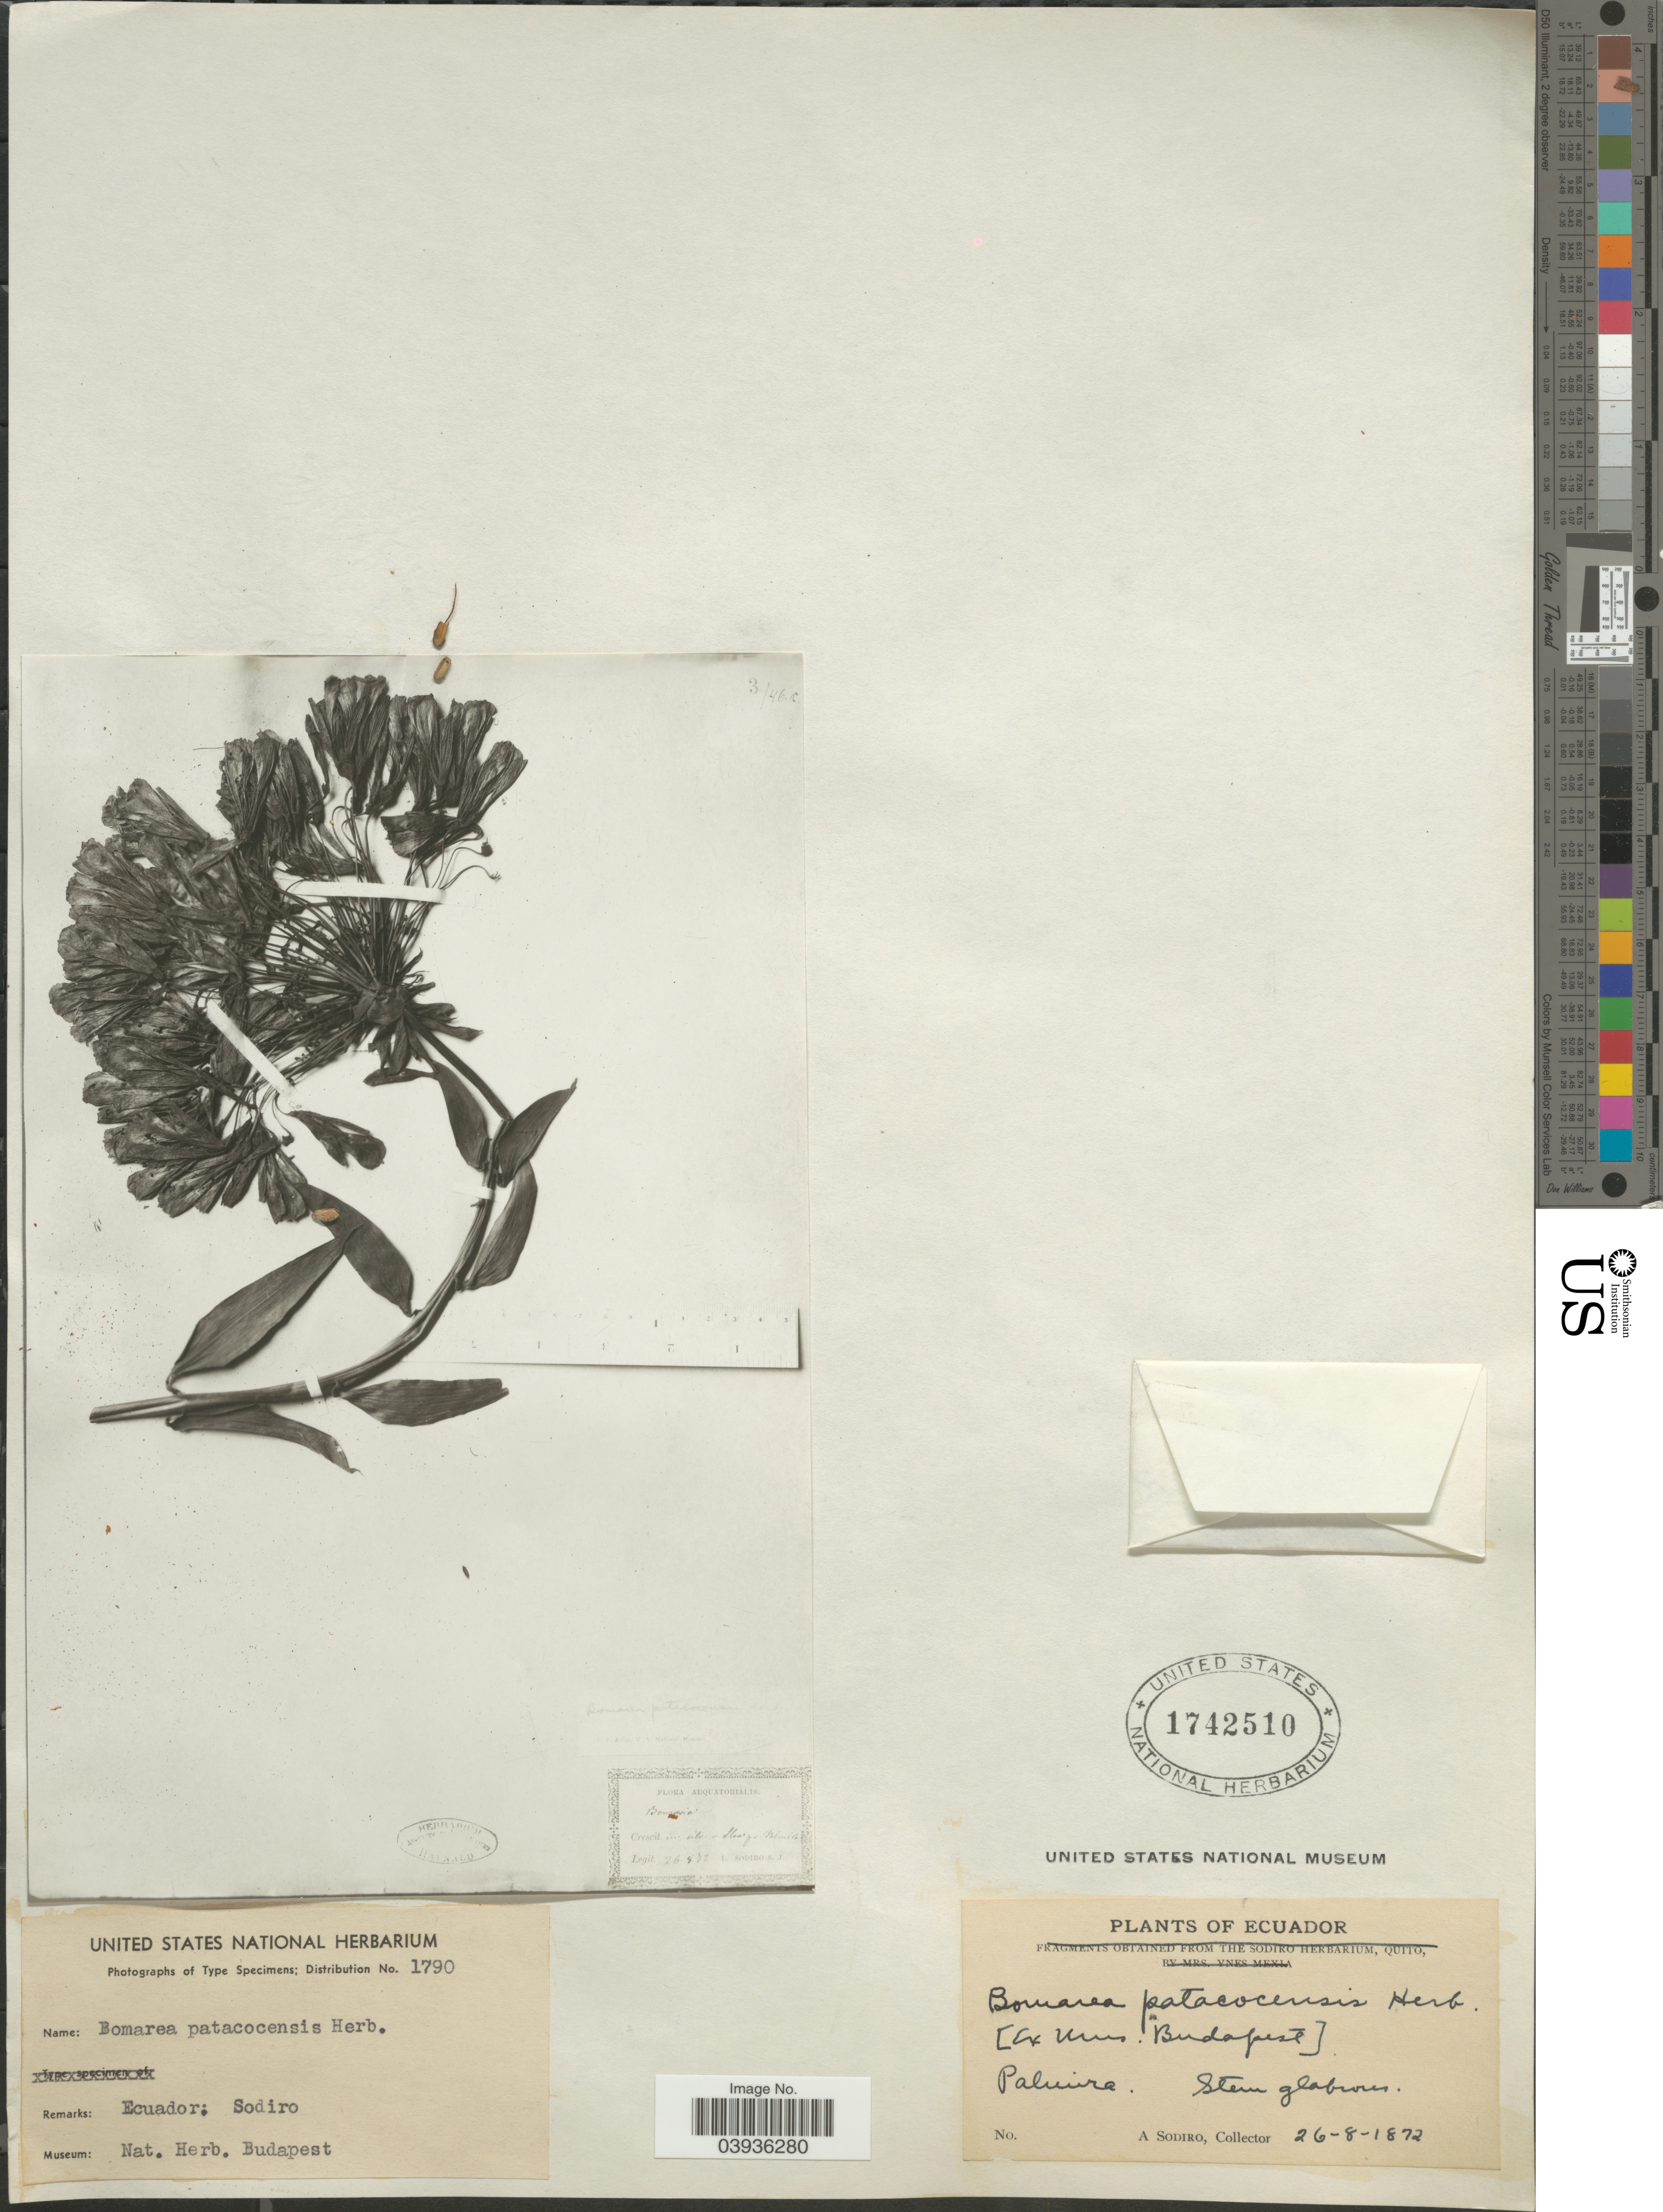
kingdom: Plantae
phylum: Tracheophyta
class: Liliopsida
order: Liliales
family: Alstroemeriaceae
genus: Bomarea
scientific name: Bomarea patacocensis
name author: Herb.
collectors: A. Sodiro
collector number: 1790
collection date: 1872-08-26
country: Ecuador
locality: Palmira.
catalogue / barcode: US 1742510